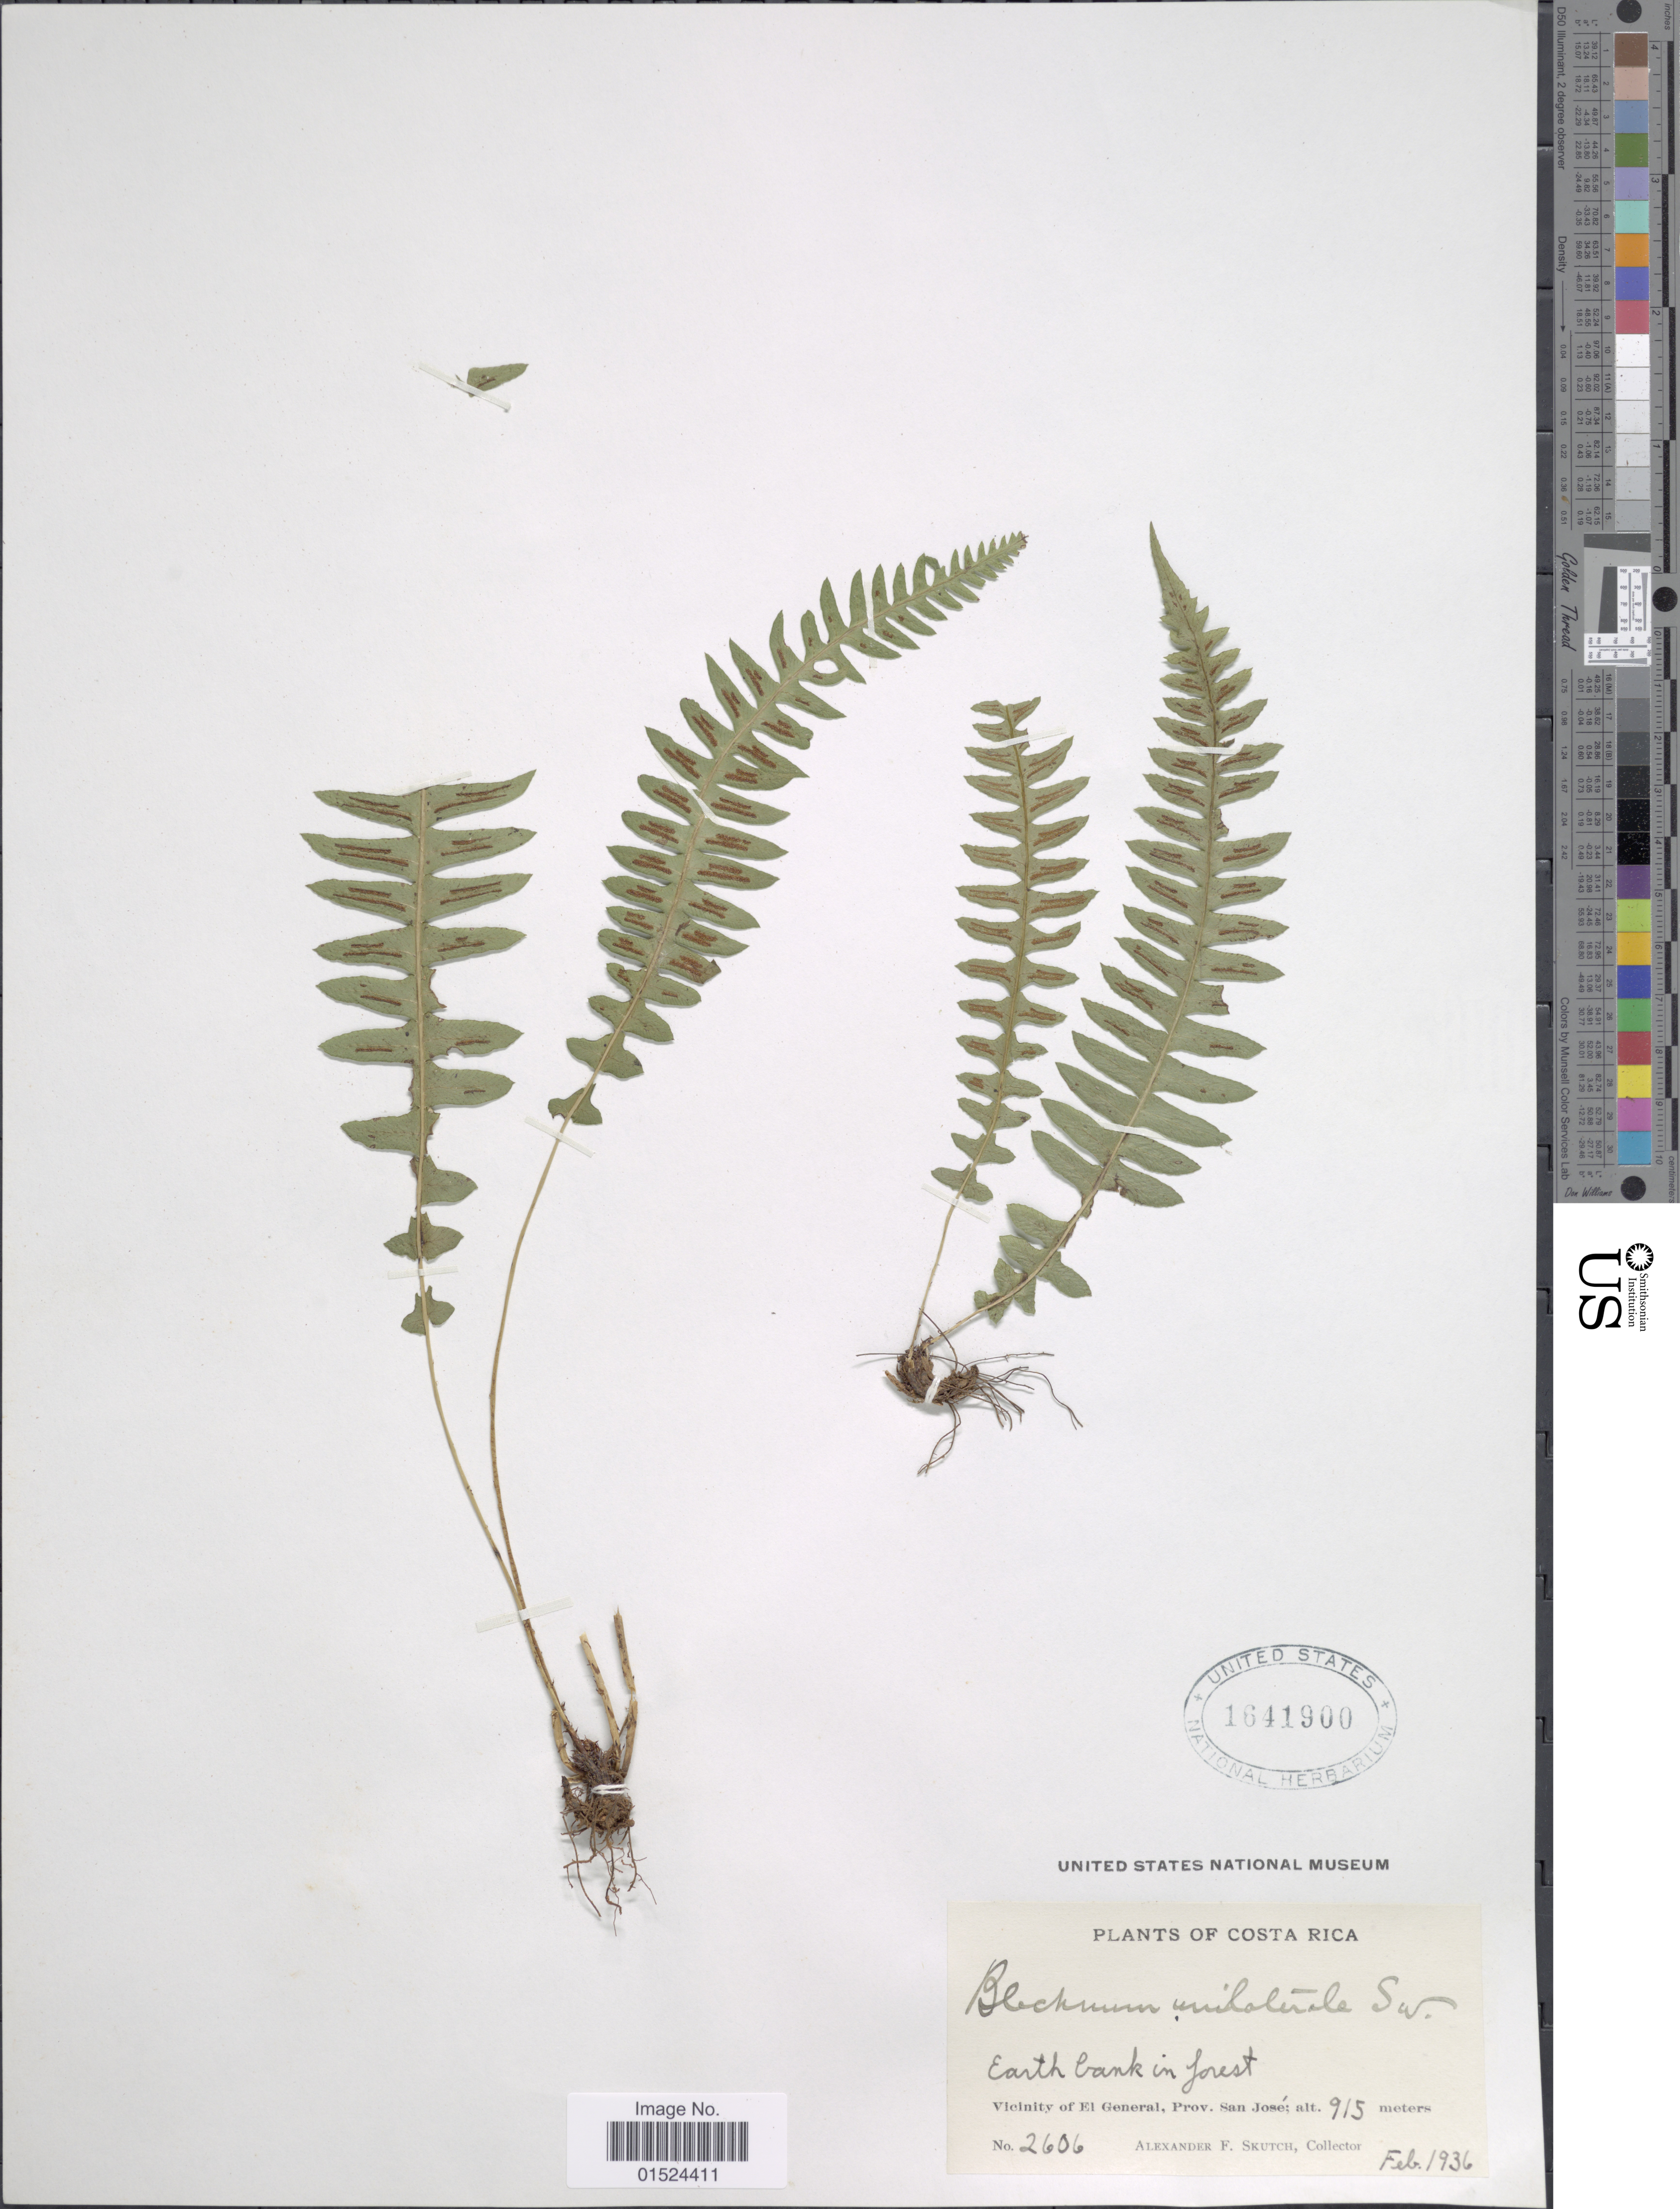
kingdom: Plantae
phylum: Tracheophyta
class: Polypodiopsida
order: Polypodiales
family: Blechnaceae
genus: Blechnum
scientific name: Blechnum polypodioides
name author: Raddi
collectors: A. F. Skutch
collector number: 2606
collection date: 1936-02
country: Costa Rica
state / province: San José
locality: Earth bank in forest, Vicinity of El General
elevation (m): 915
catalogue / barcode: US 1641900